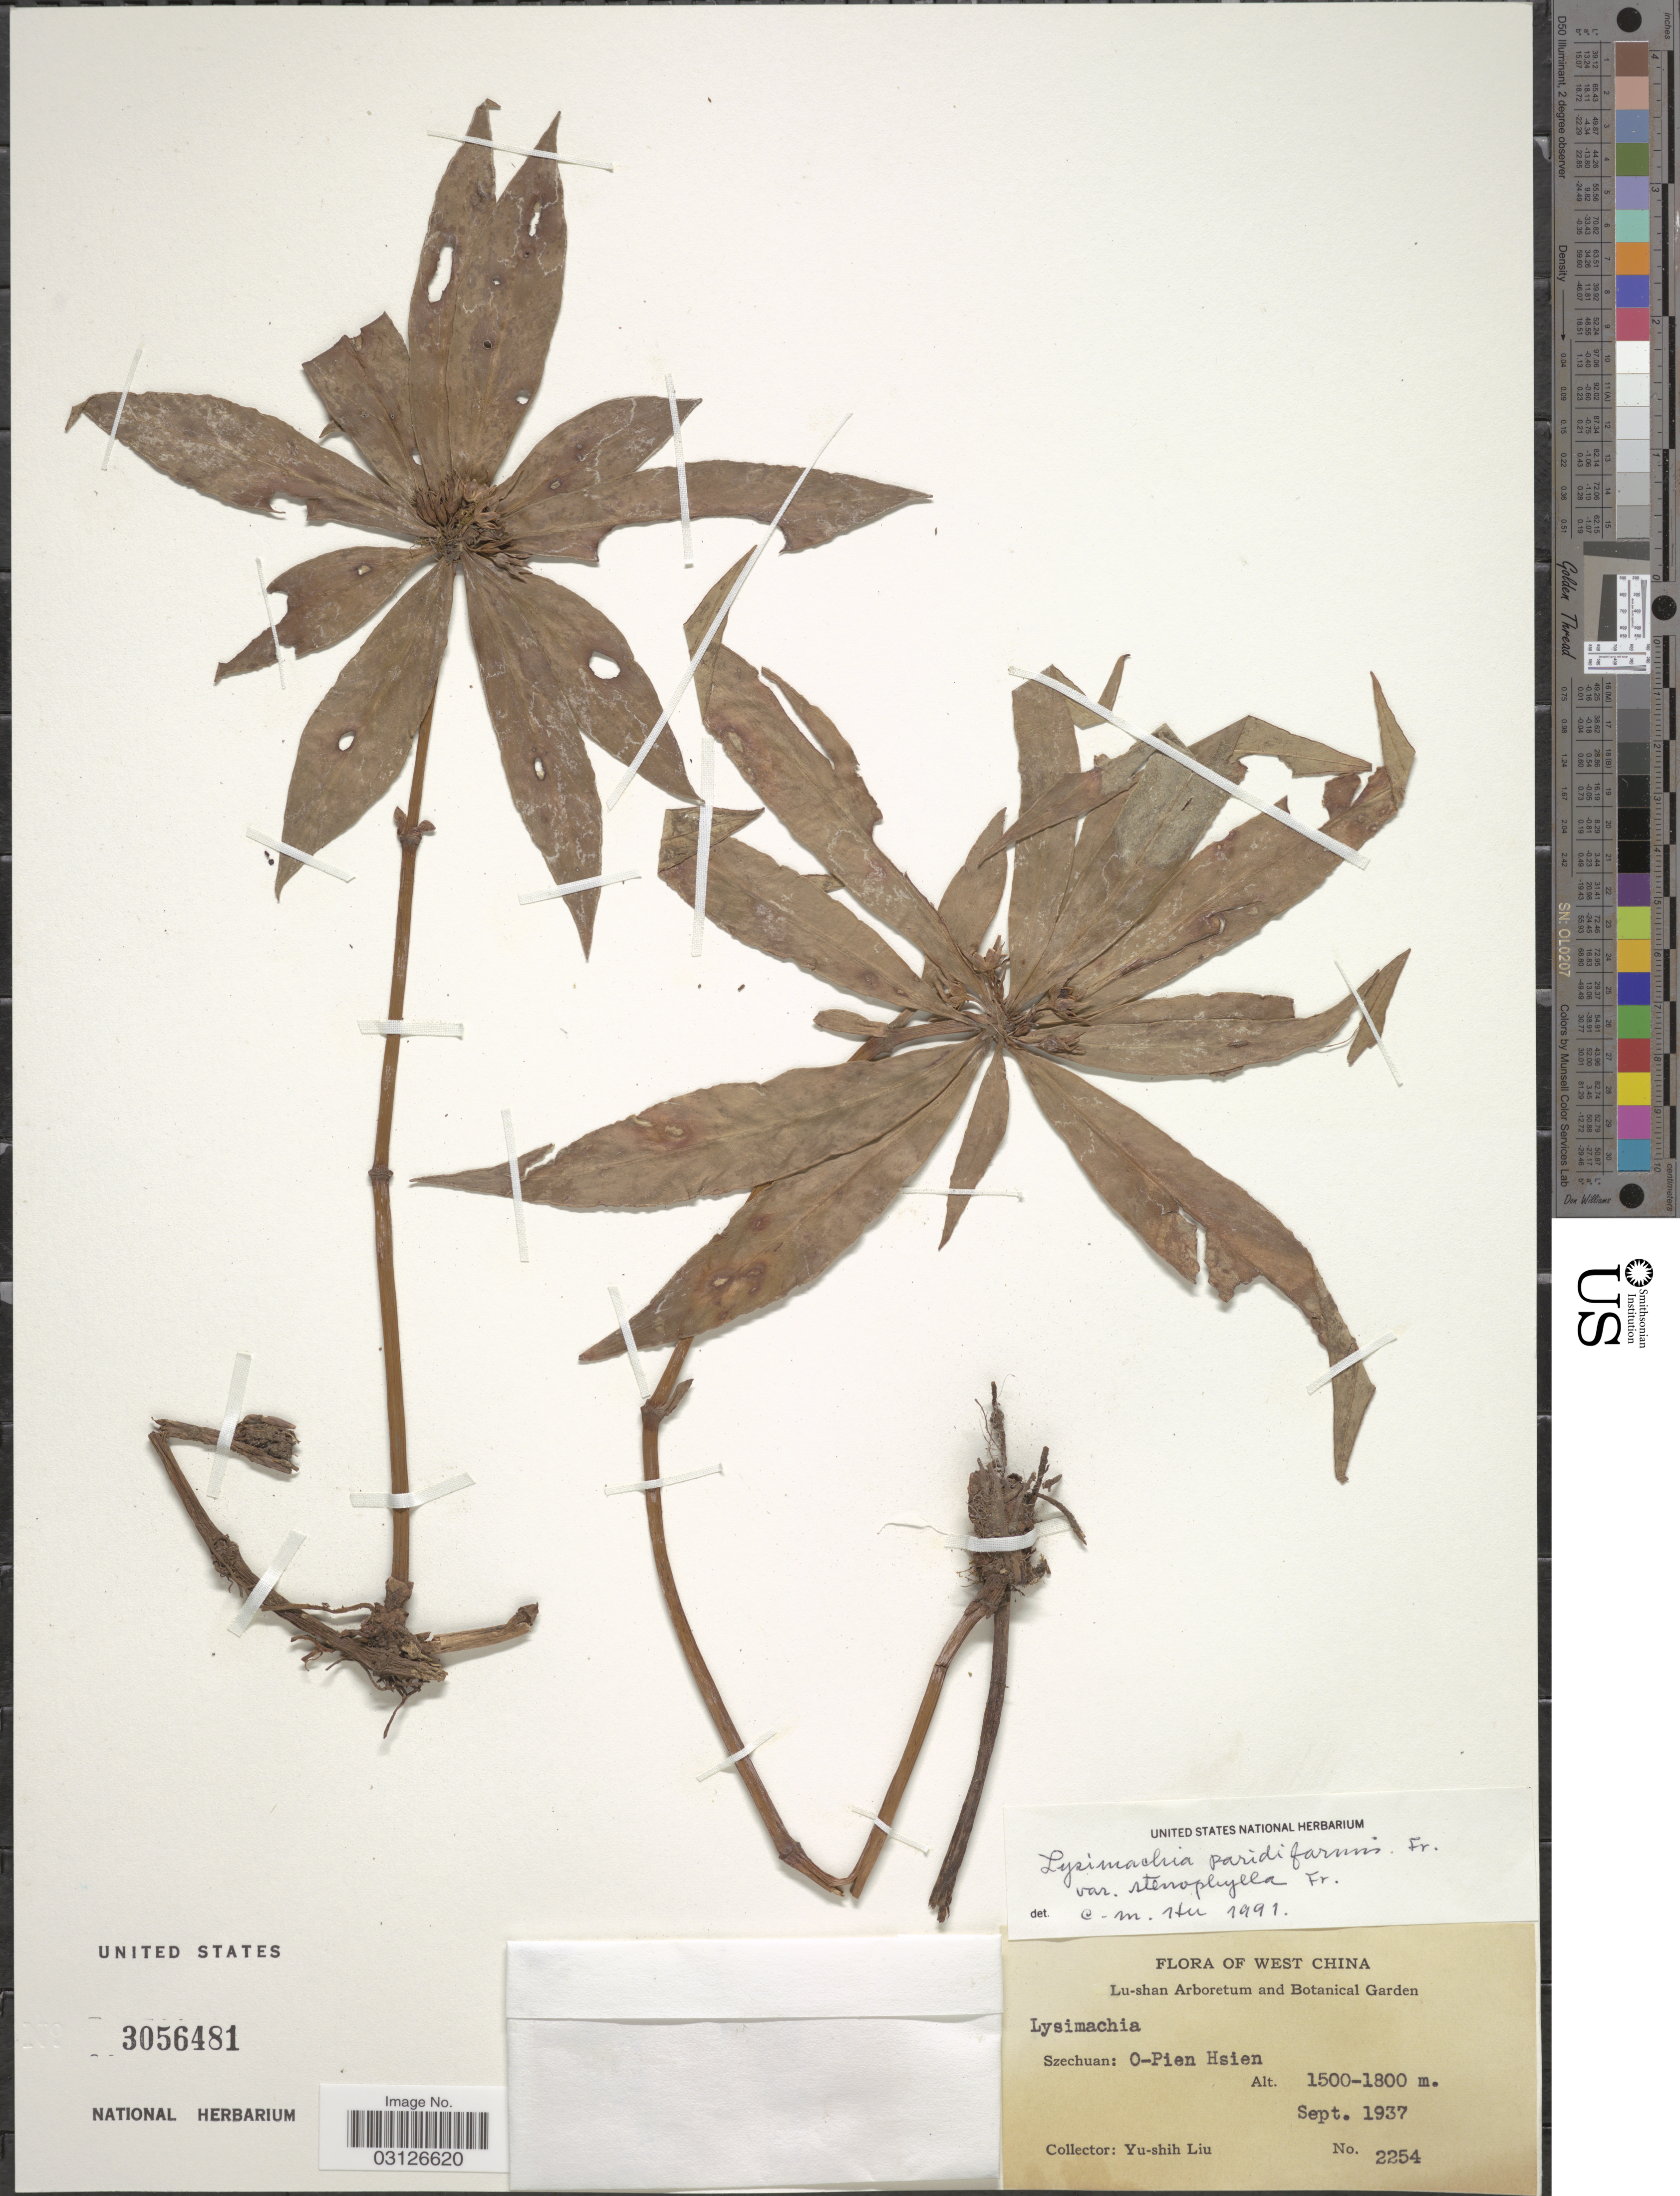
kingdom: Plantae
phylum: Tracheophyta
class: Magnoliopsida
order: Ericales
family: Primulaceae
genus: Lysimachia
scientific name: Lysimachia paridiformis var. stenophylla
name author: Franch.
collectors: Y.-S. Liu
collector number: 2254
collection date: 1937-09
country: China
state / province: Sichuan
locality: West China. Szechuan: O-Pien Hsien.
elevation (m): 1500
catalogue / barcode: US 3056481